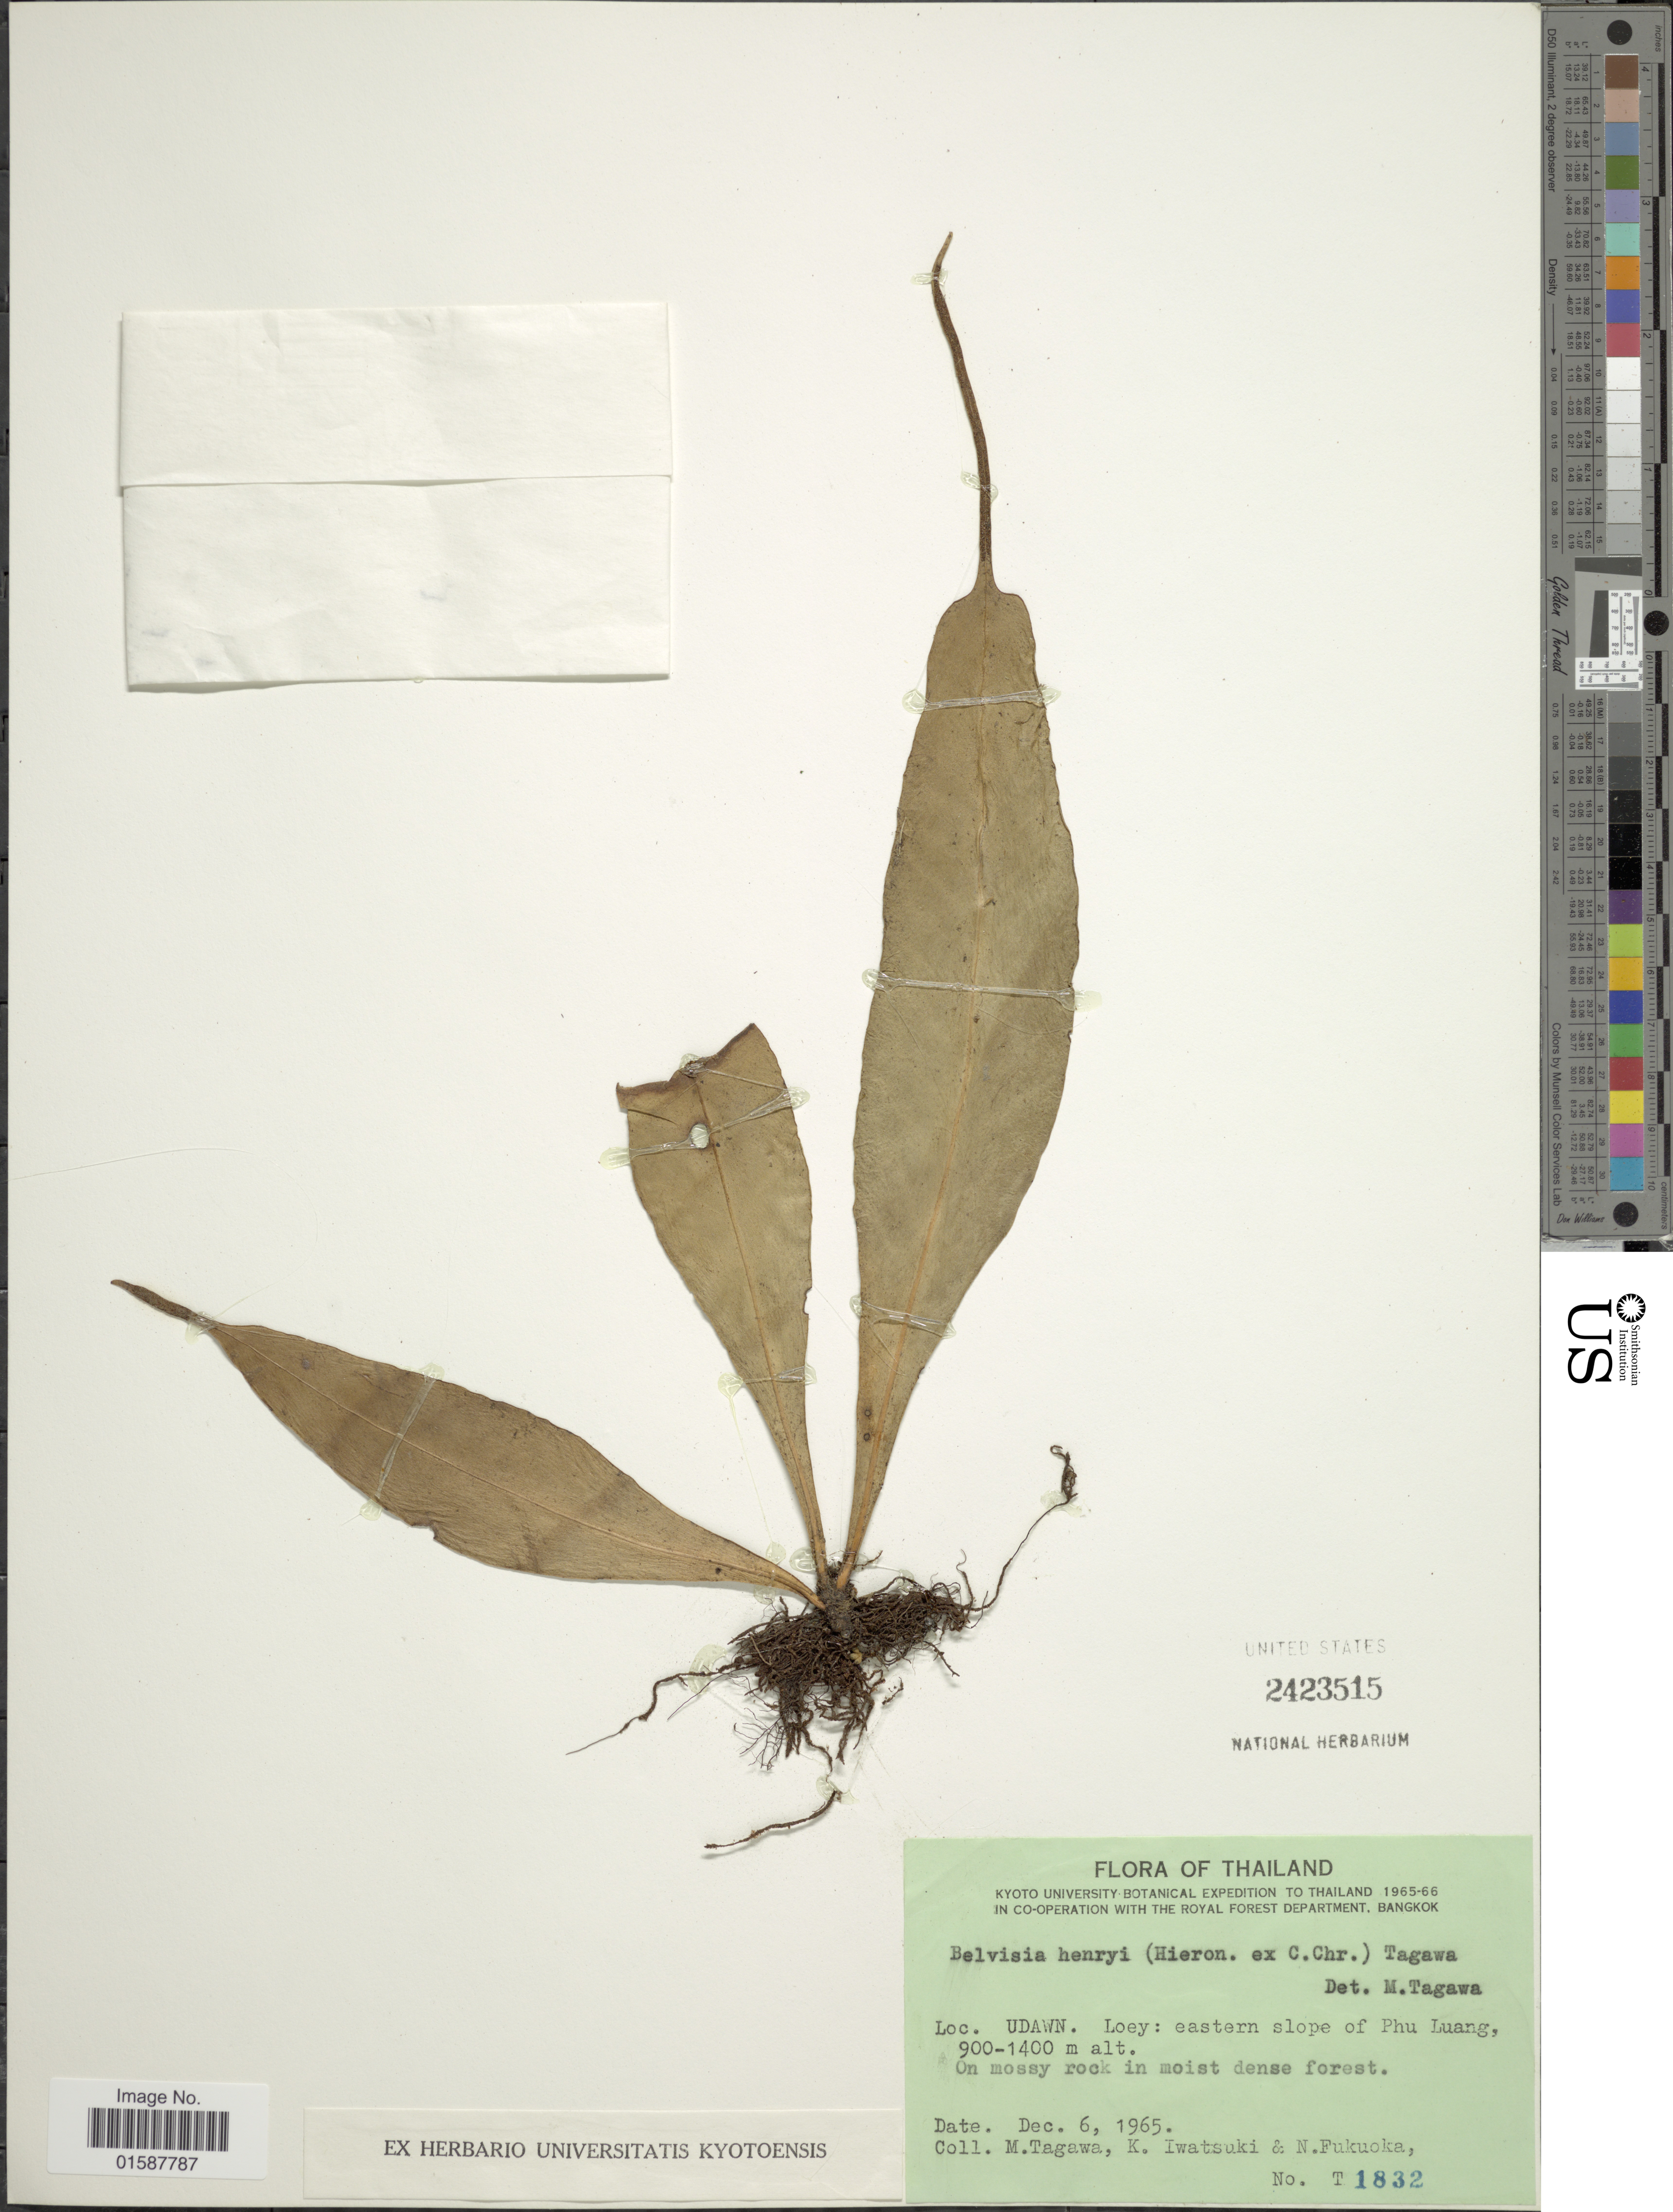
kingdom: Plantae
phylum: Tracheophyta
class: Polypodiopsida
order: Polypodiales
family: Polypodiaceae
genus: Lepisorus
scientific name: Lepisorus henryi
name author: (Hieron. ex C. Chr.) Li S. Wang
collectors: M. Tagawa, K. Iwatsuki & N. Fukuoka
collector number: T1832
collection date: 1965-12-06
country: Thailand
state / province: Loei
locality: Udawn. Loey: eastern slope of Phu Luang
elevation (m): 900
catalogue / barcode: US 2423515